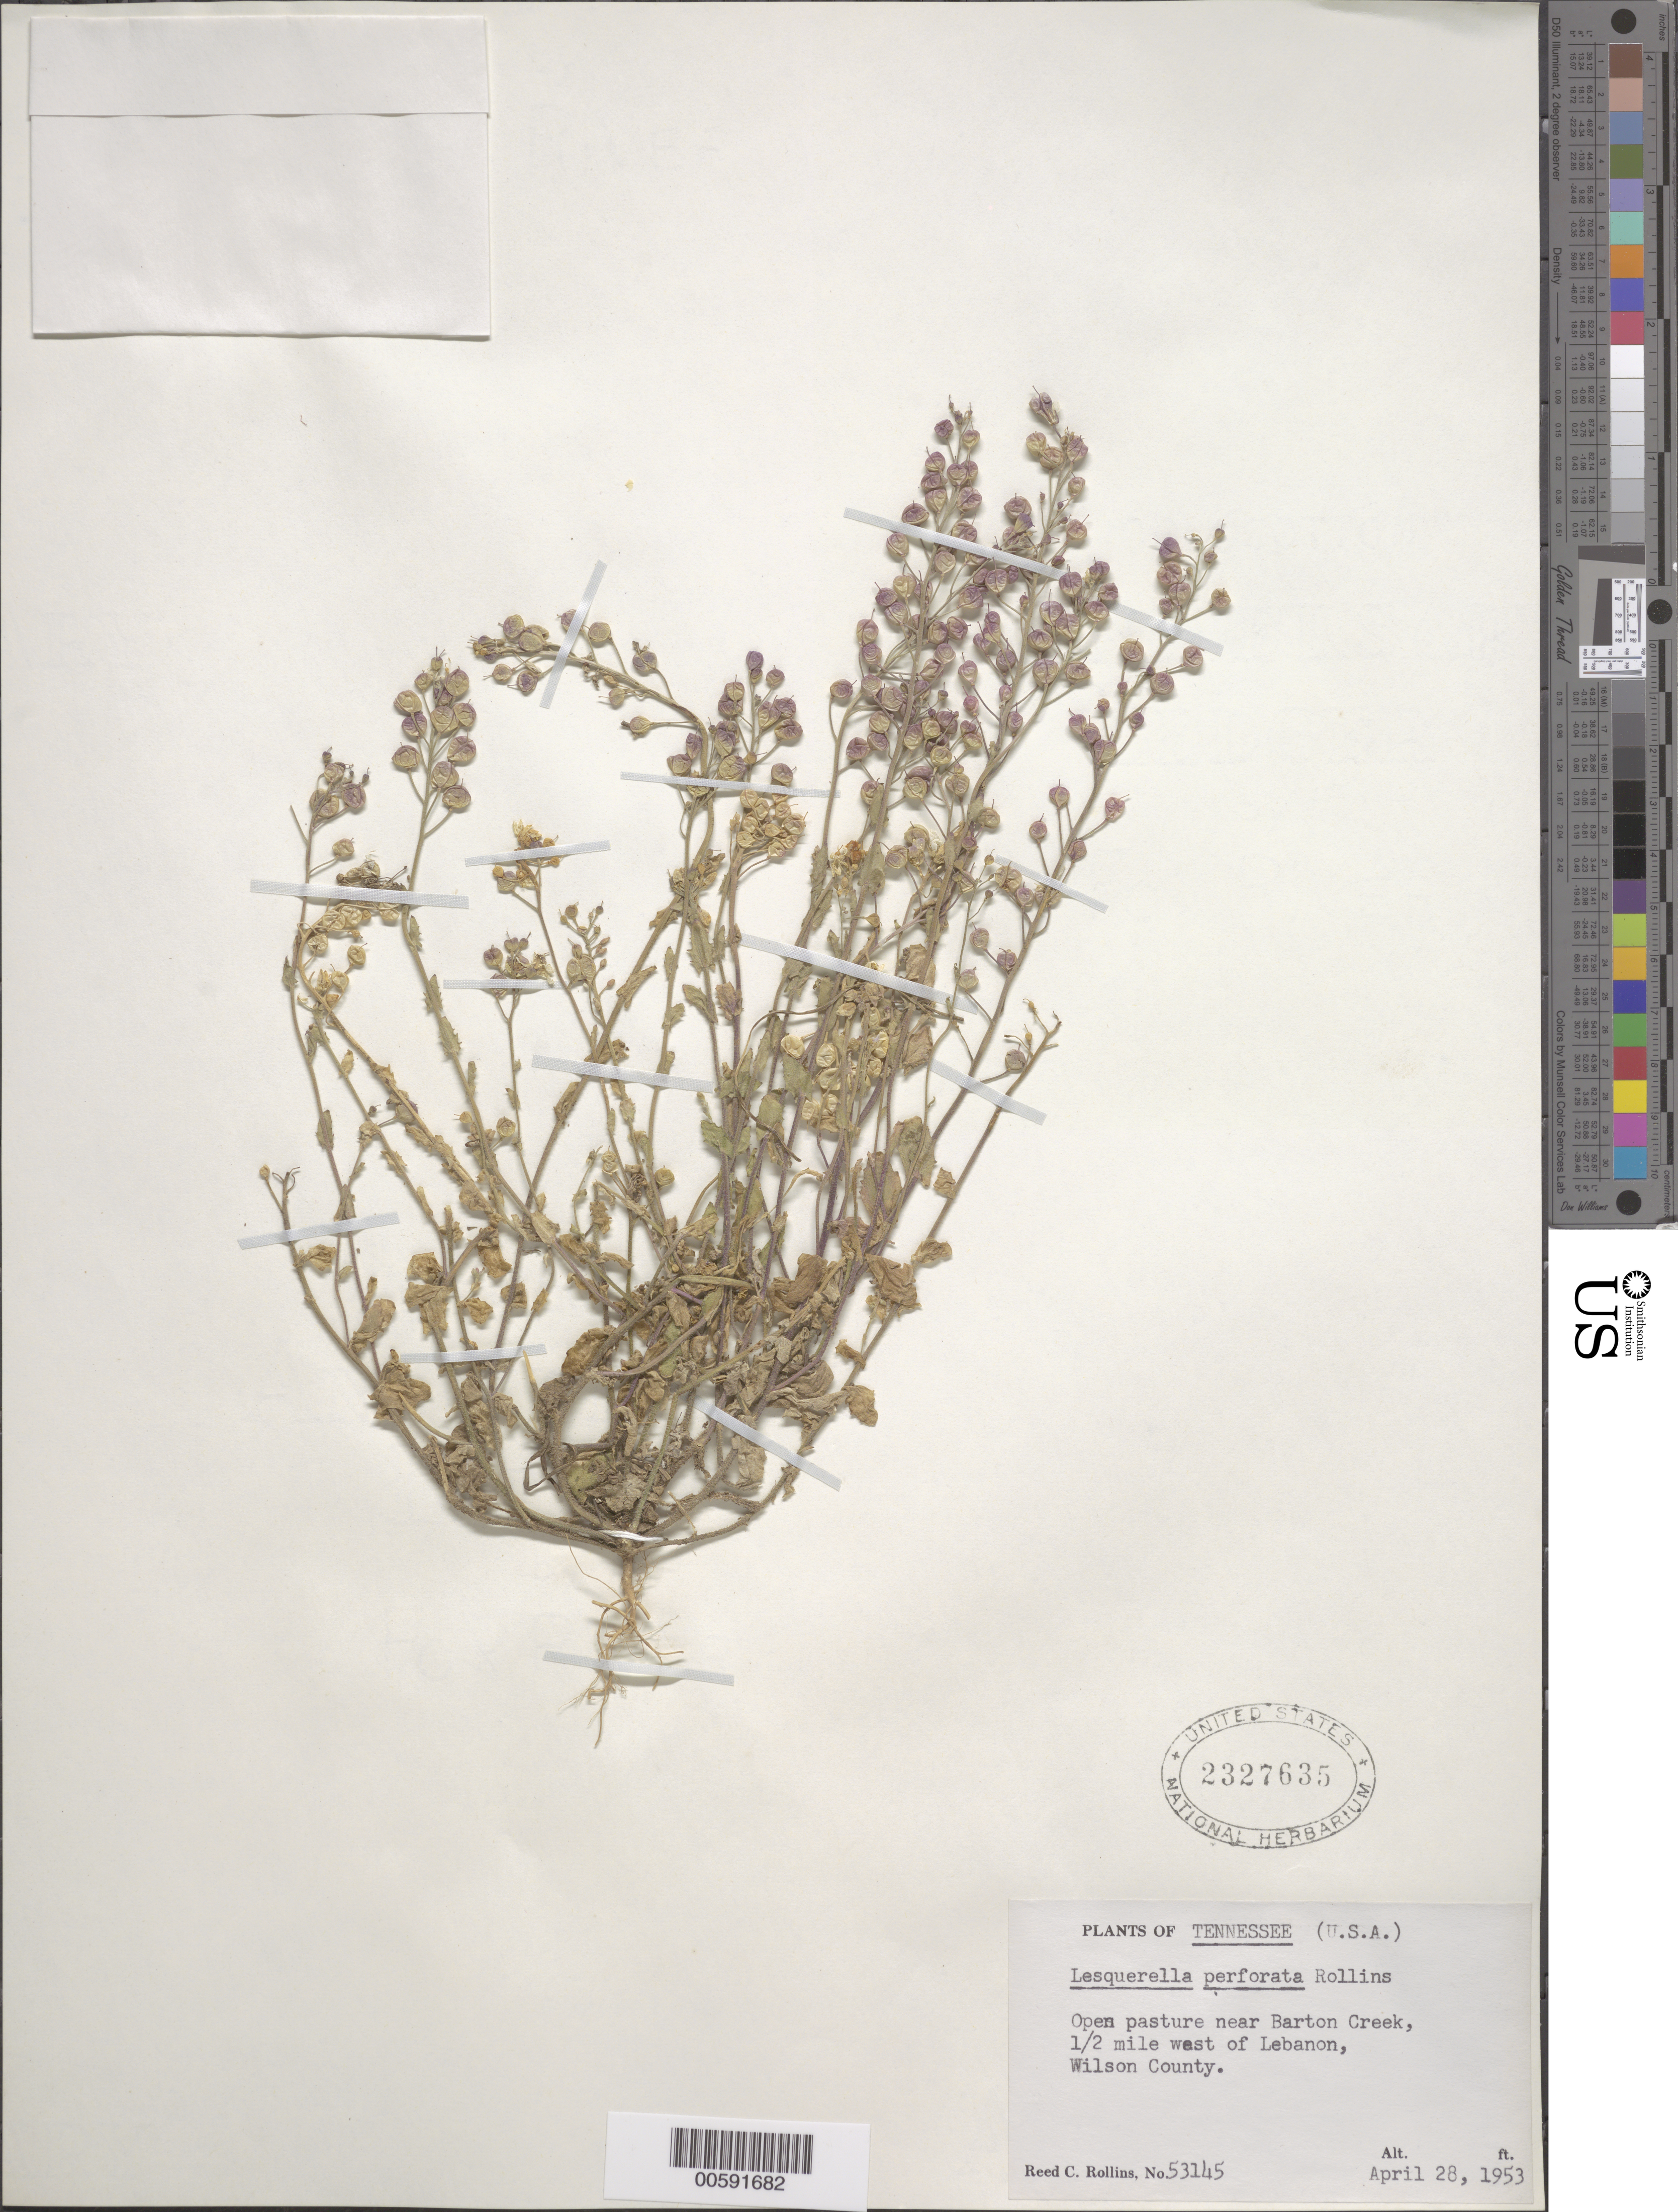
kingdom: Plantae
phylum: Tracheophyta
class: Magnoliopsida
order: Brassicales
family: Brassicaceae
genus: Lesquerella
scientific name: Lesquerella perforata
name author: Rollins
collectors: R. C. Rollins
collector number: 53145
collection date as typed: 28 Apr 1953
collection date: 1953-04-28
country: United States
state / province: Tennessee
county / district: Wilson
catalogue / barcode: US 2327635